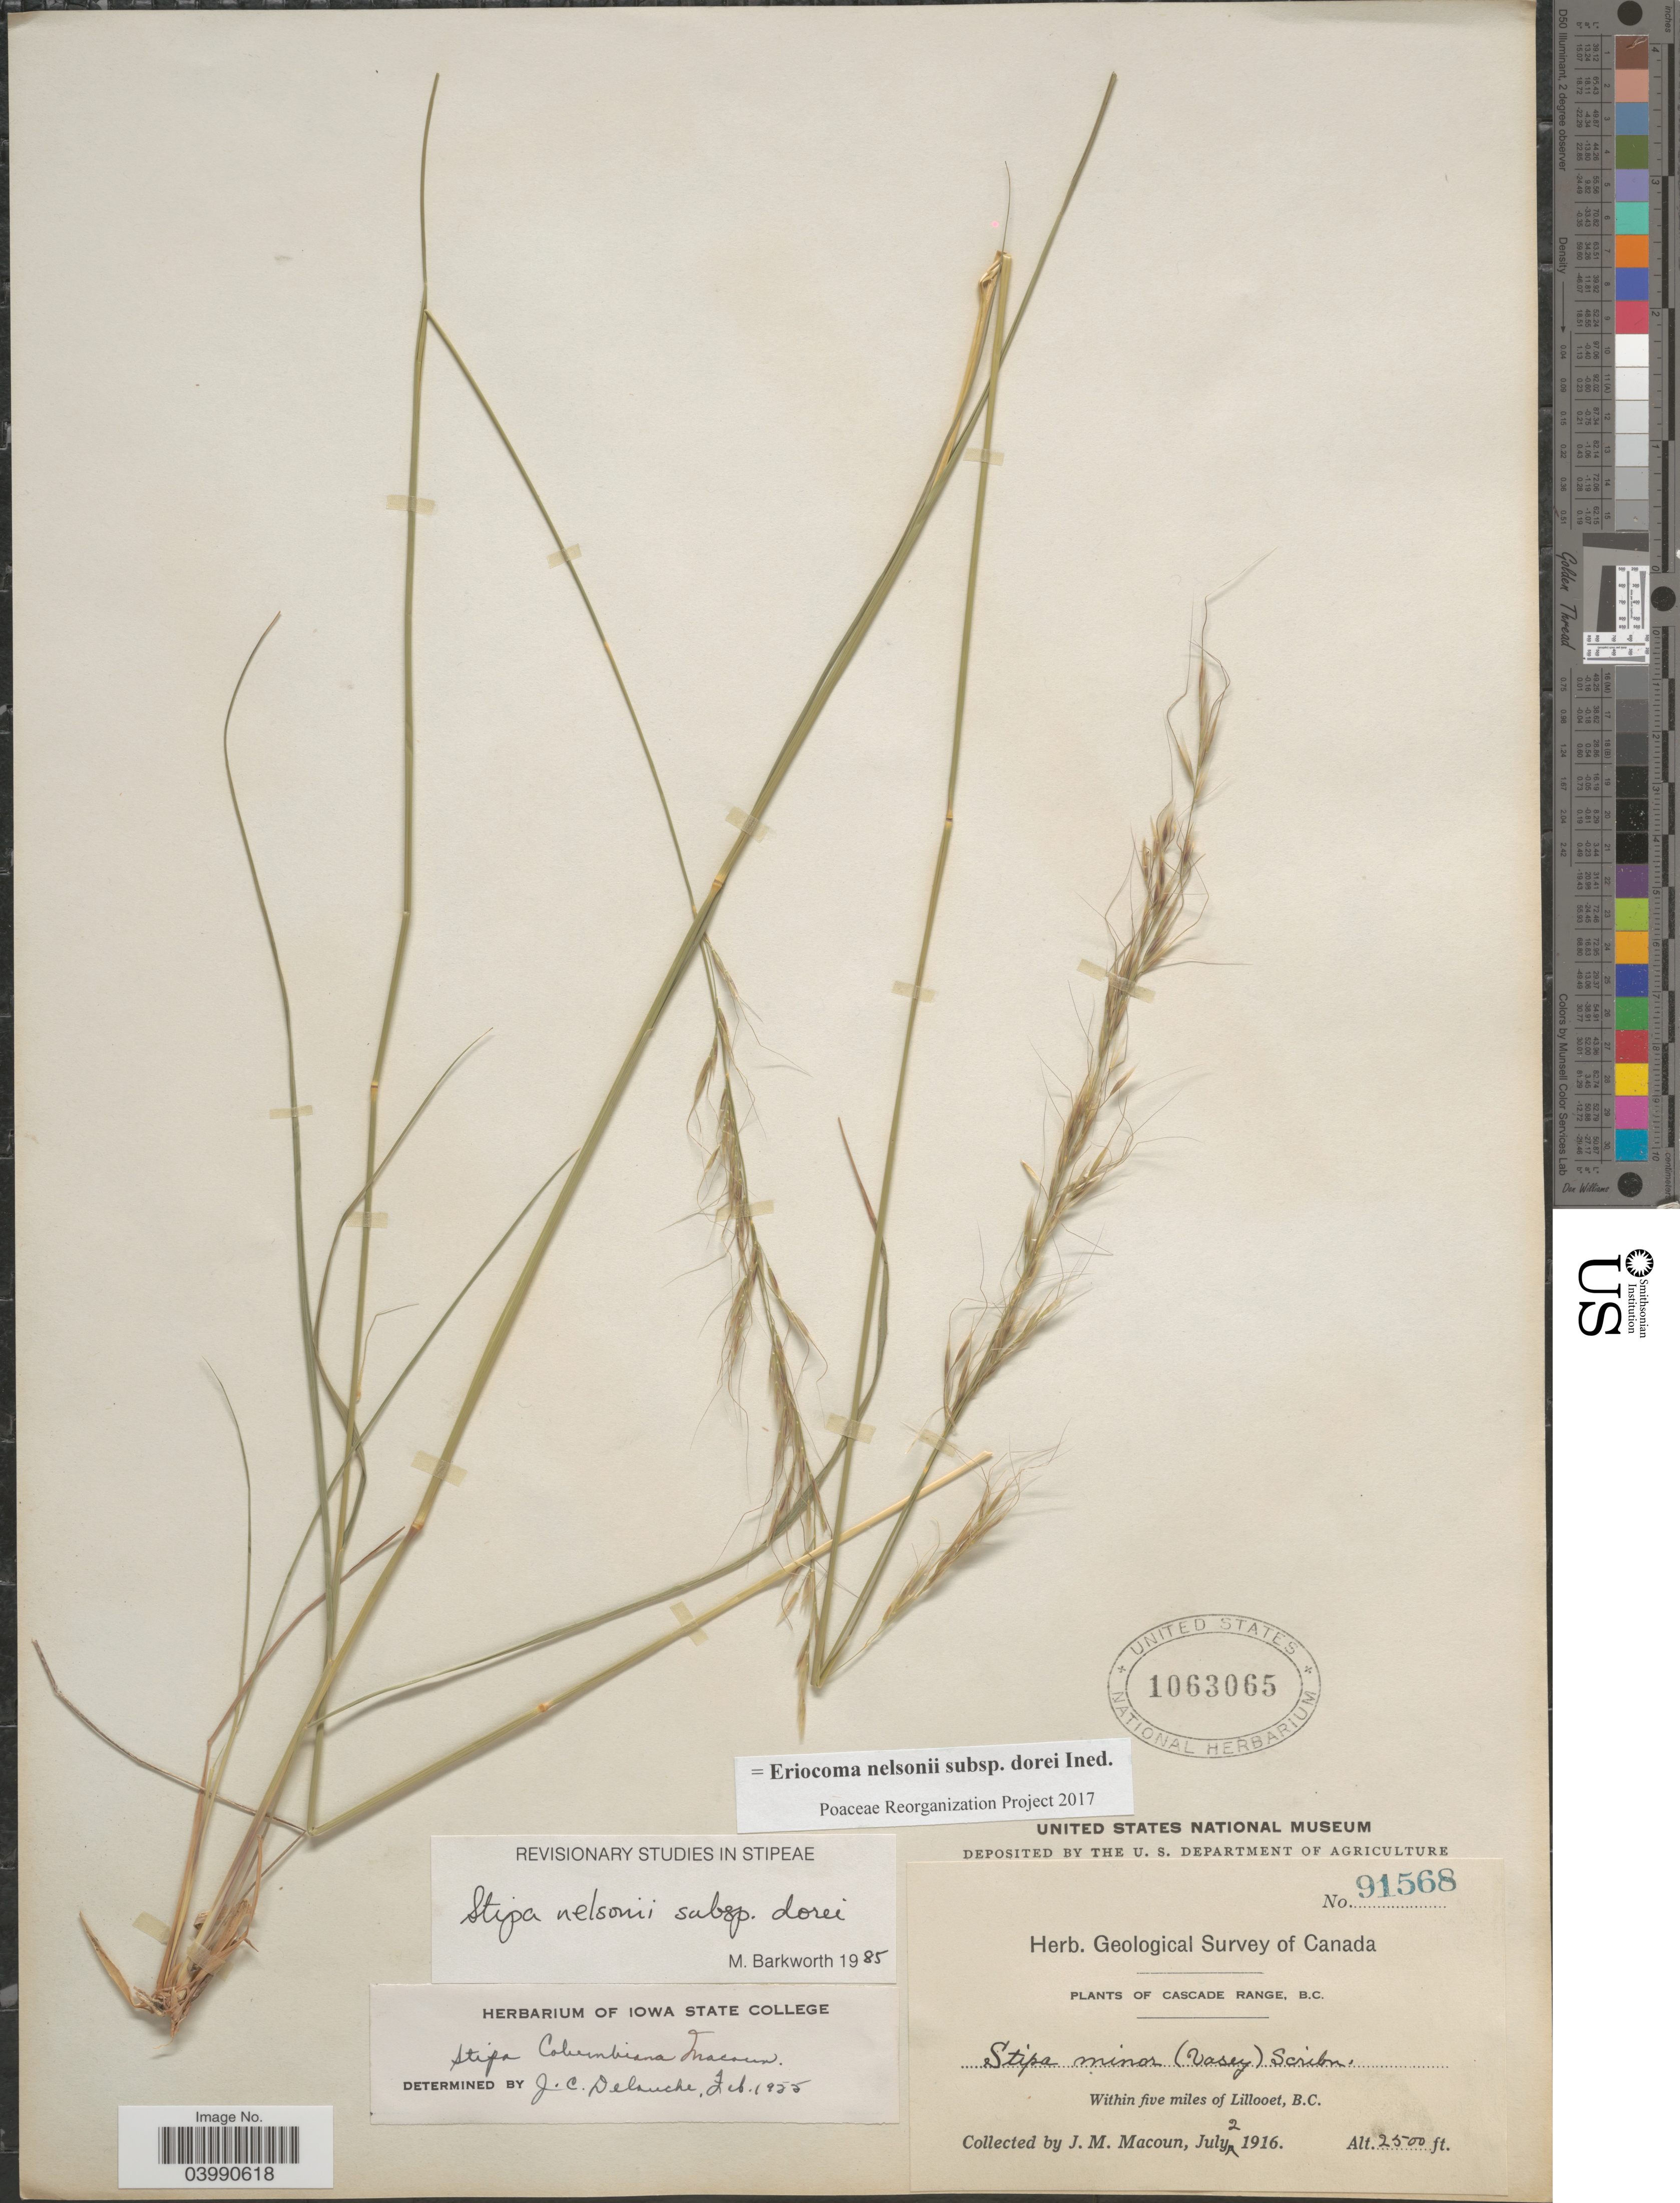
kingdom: Plantae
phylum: Tracheophyta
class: Liliopsida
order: Poales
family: Poaceae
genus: Eriocoma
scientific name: Eriocoma nelsonii subsp. dorei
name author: (Barkworth & J. Maze) Romasch.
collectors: J. M. Macoun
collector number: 91568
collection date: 1916-07-02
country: Canada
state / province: British Columbia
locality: Cascade Range. Within five miles of Lillooet.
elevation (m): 762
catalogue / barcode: US 1063065